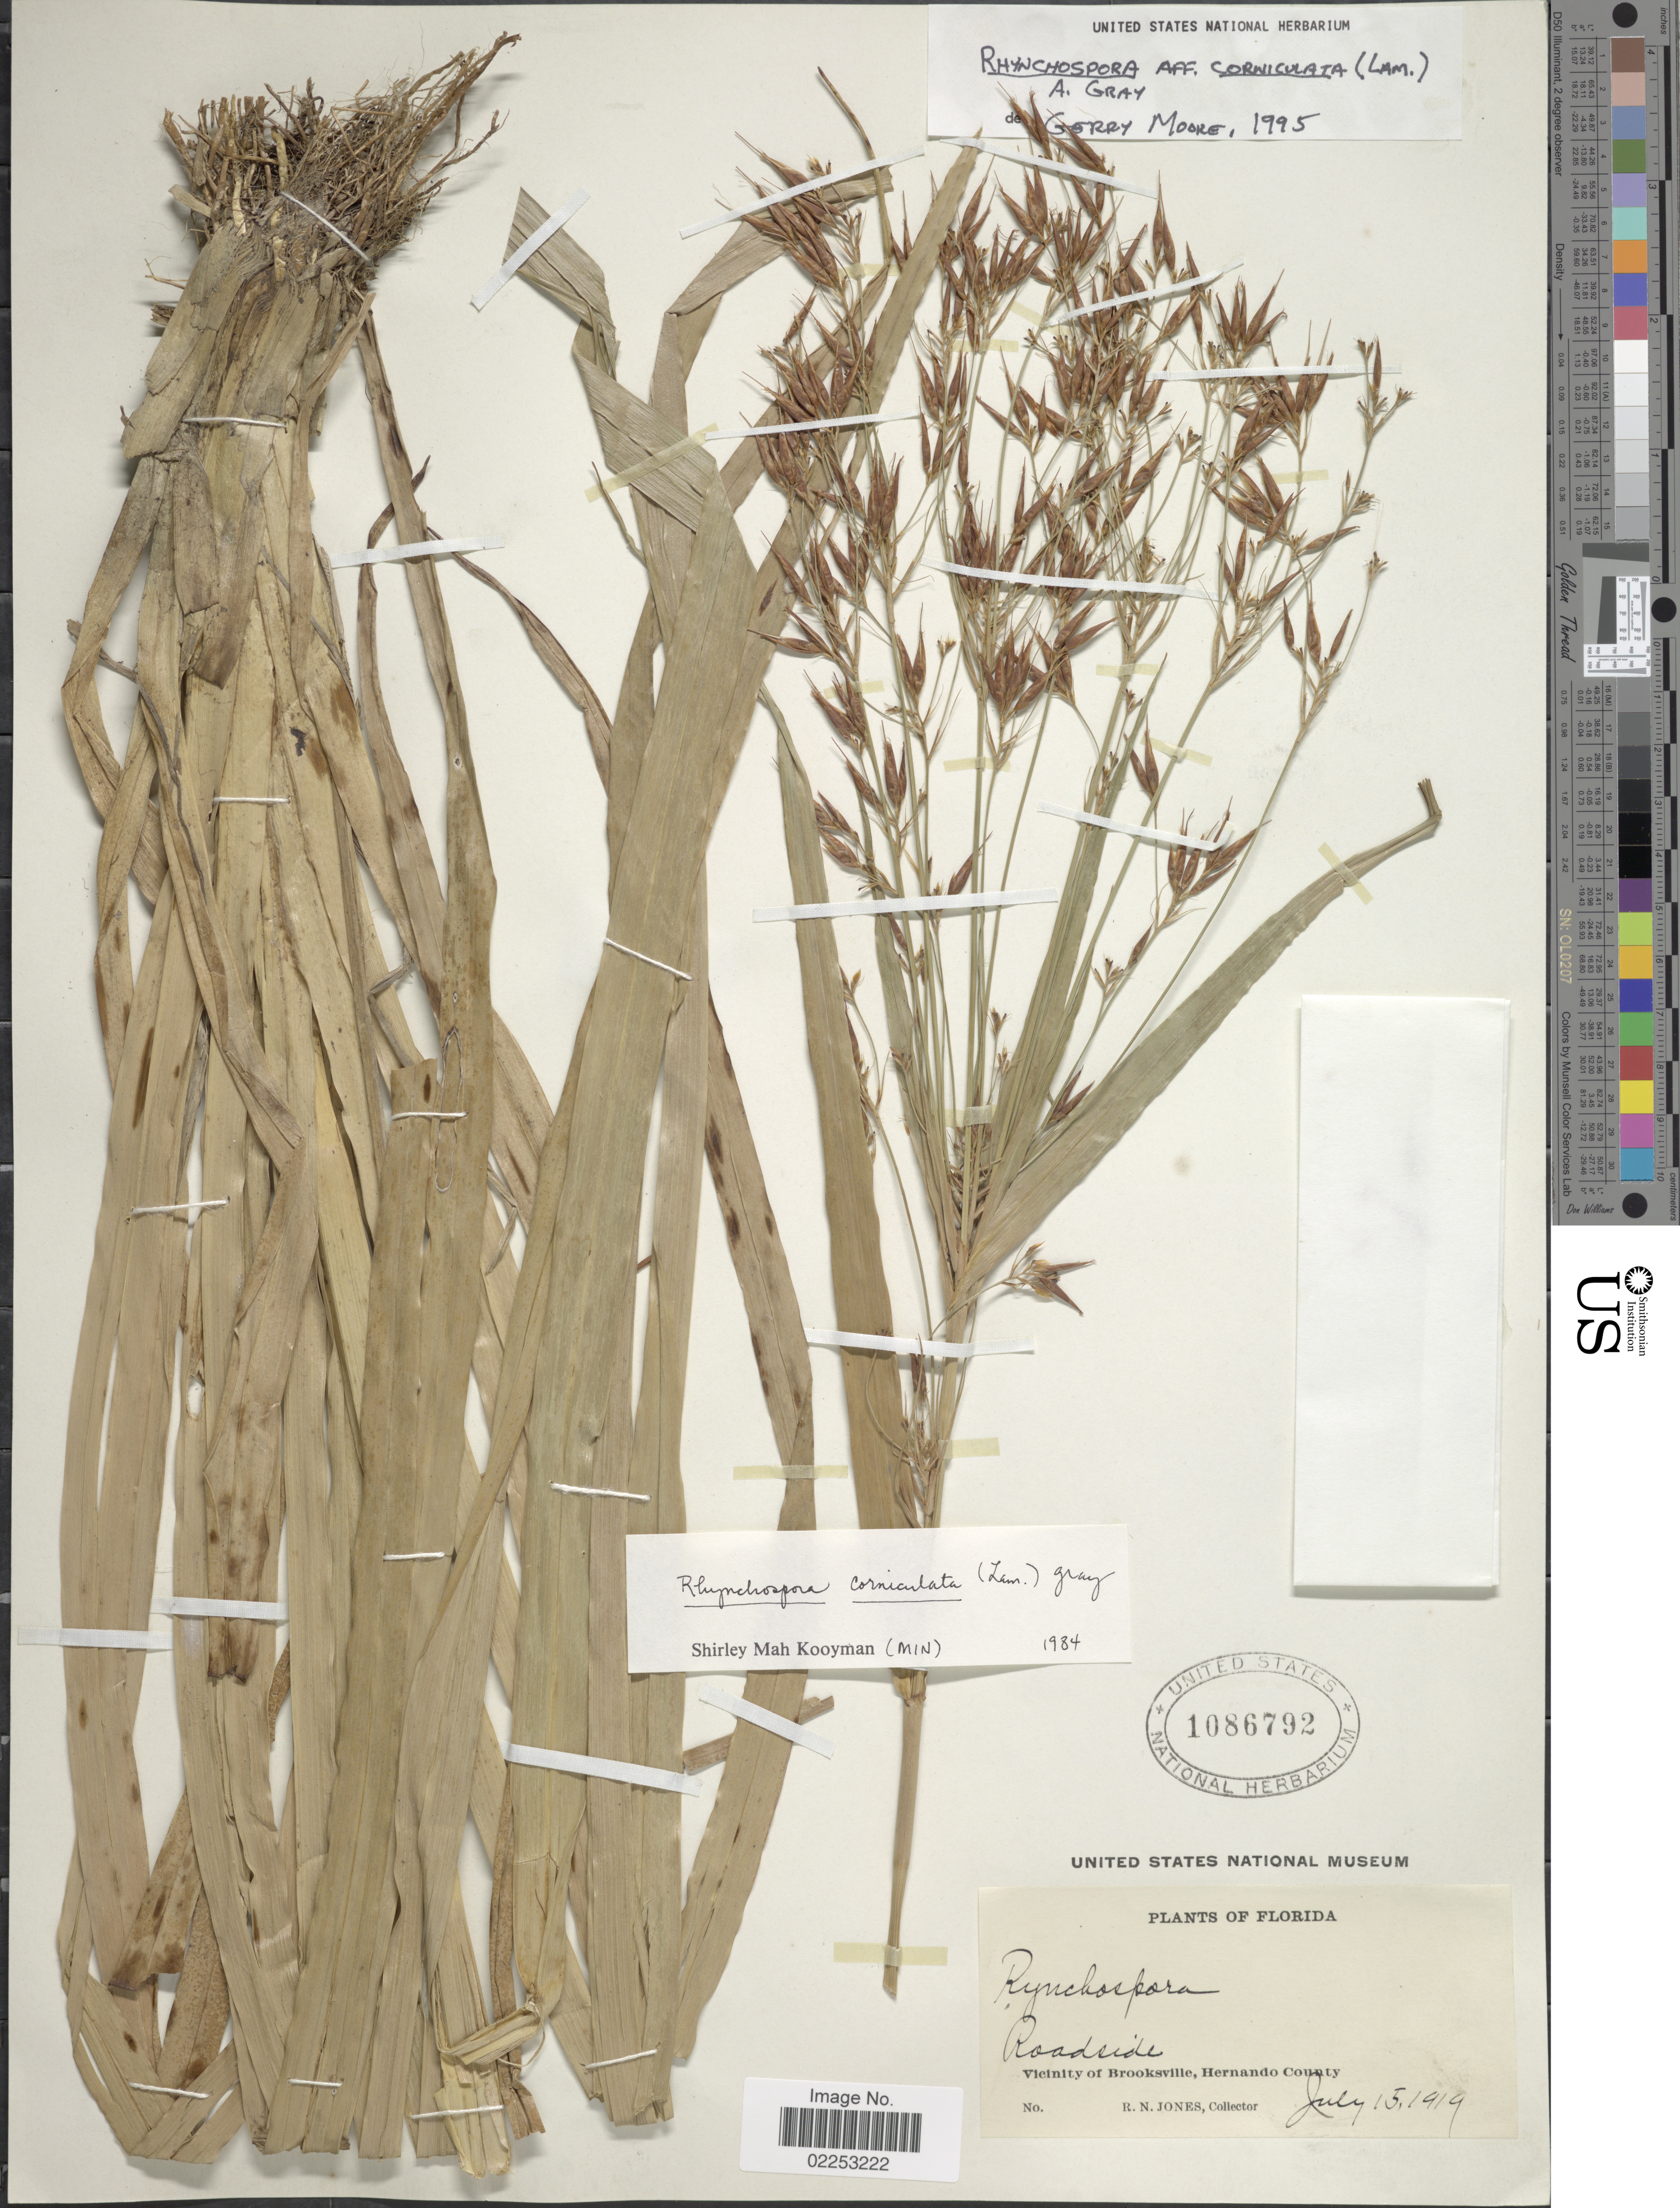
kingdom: Plantae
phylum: Tracheophyta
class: Liliopsida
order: Poales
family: Cyperaceae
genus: Rhynchospora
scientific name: Rhynchospora corniculata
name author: (Lam.) A. Gray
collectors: R. N. Jones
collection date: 1919-07-15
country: United States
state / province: Florida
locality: Vicinity of Brooksville, Hernando County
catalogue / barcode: US 1086792